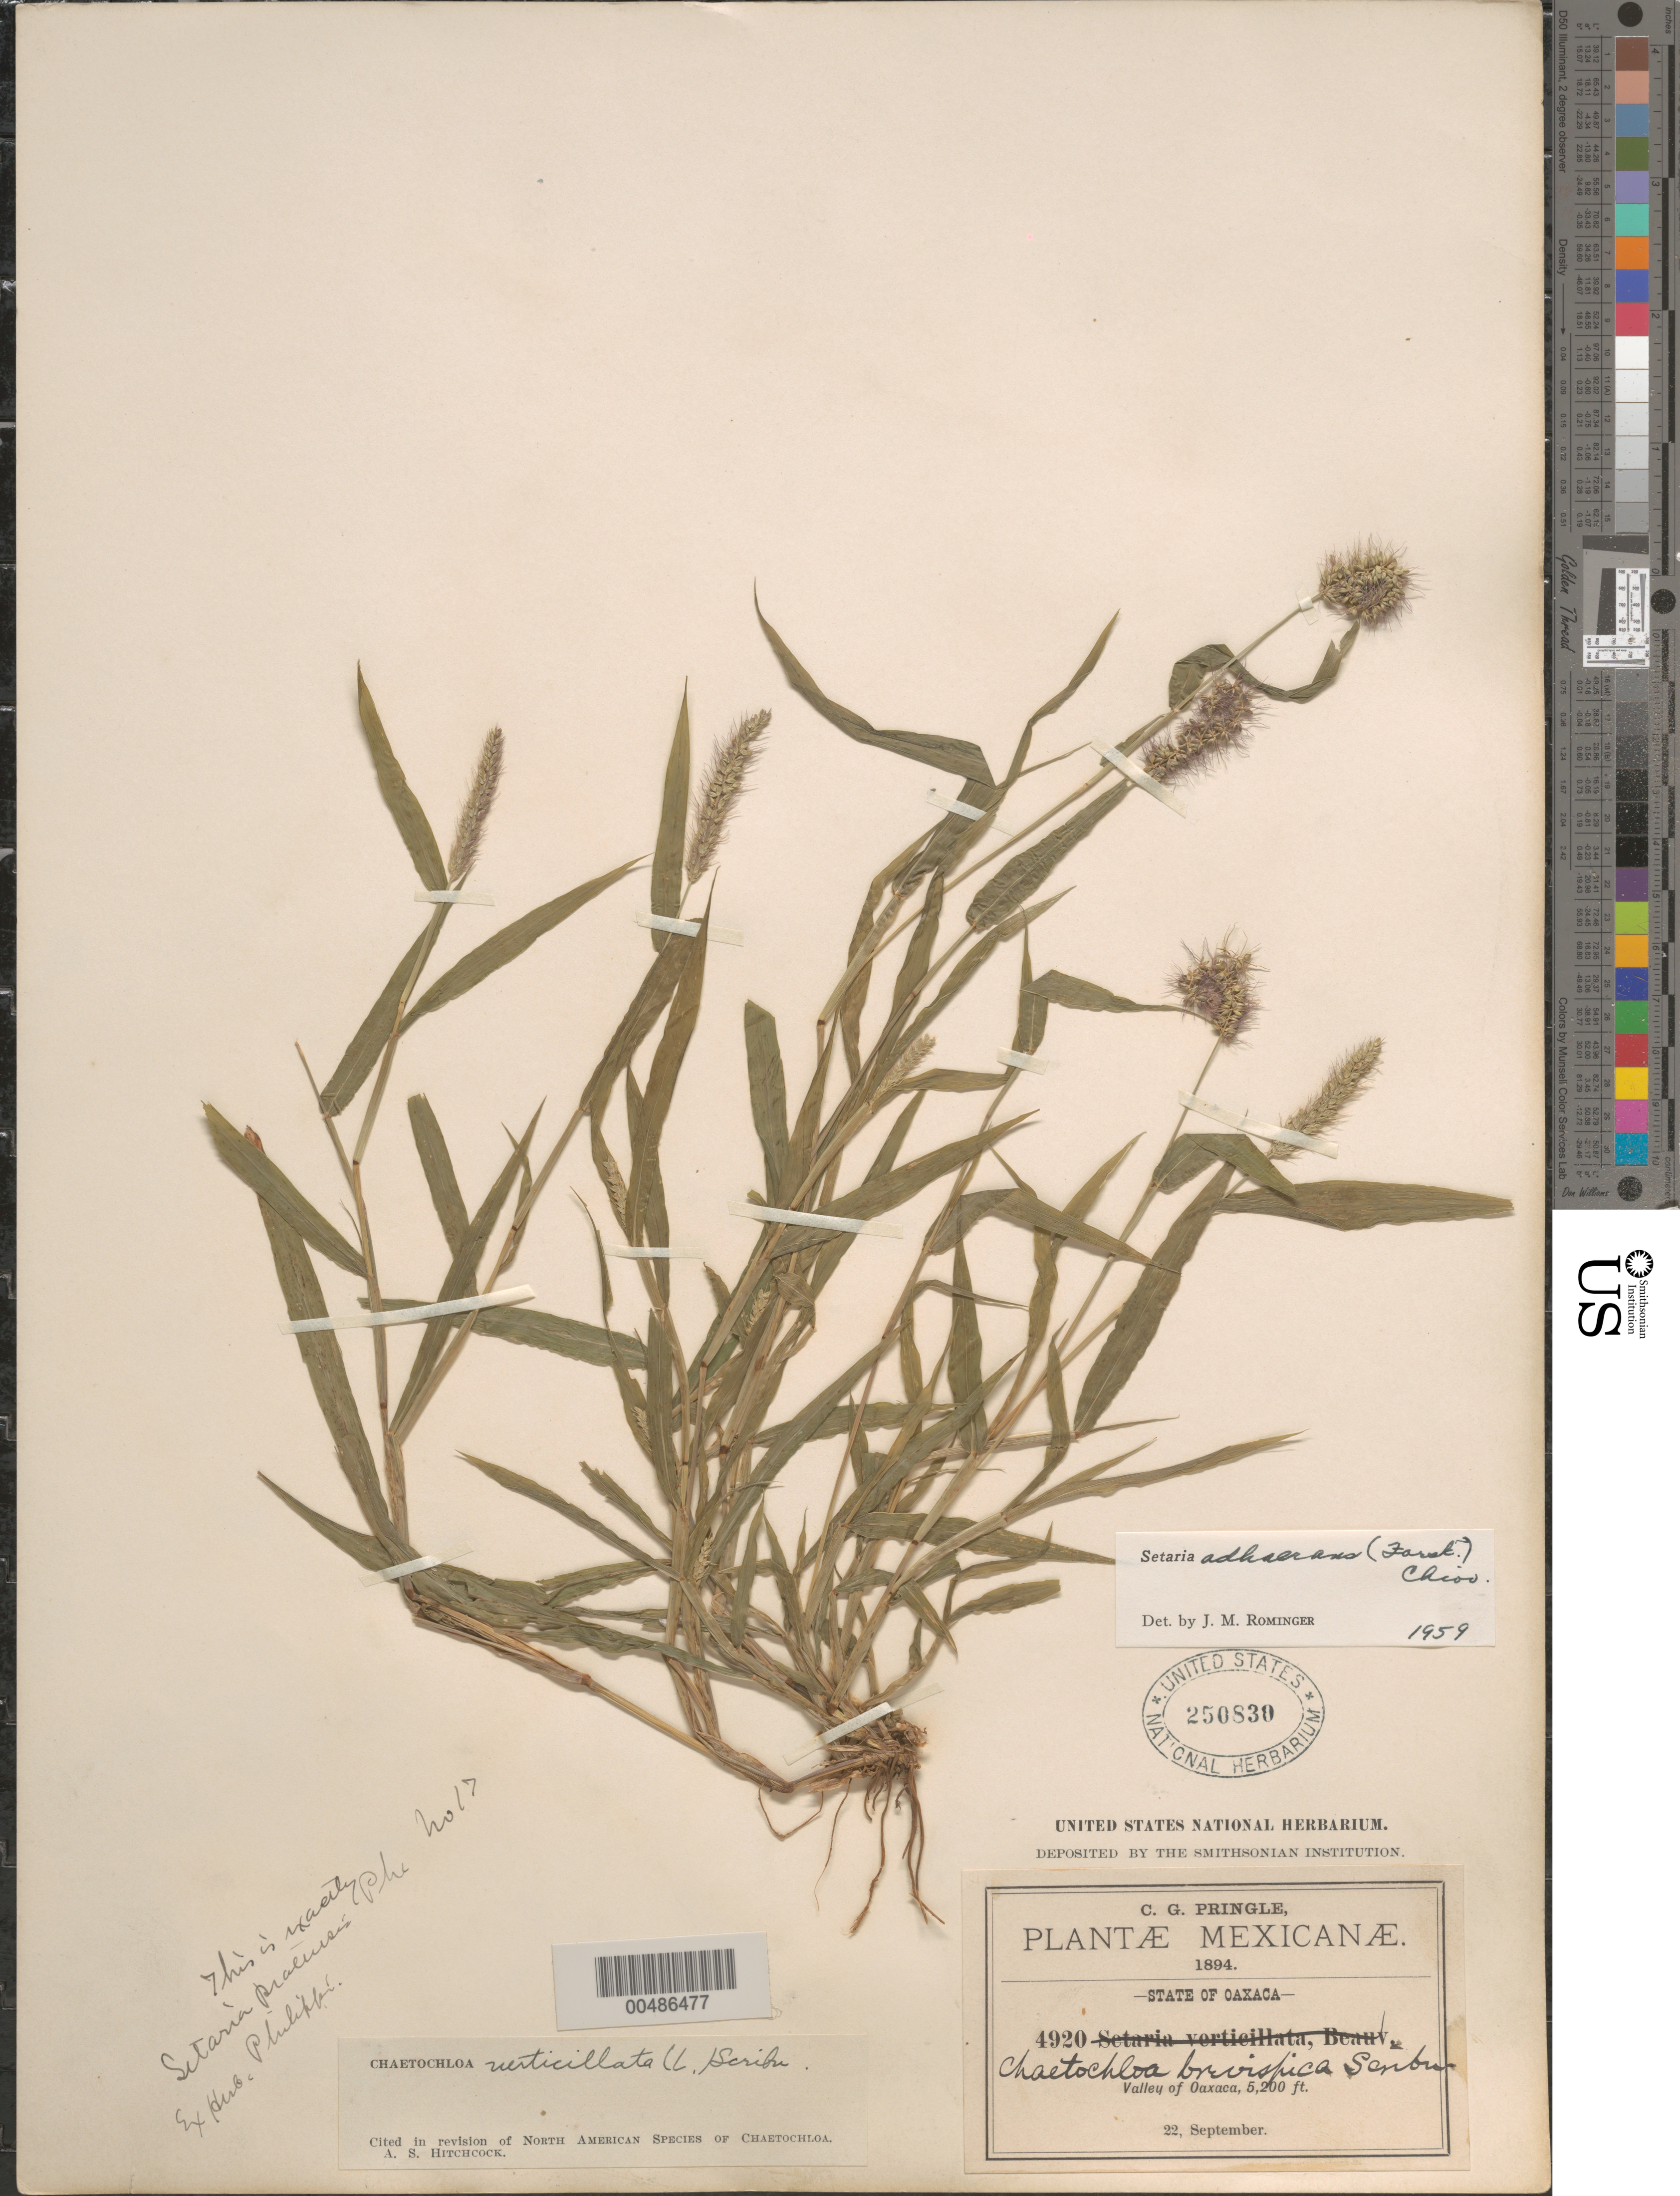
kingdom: Plantae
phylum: Tracheophyta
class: Liliopsida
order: Poales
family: Poaceae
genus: Setaria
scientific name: Setaria adhaerens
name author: (Forssk.) Chiov.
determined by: Rominger, J. M.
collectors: C. G. Pringle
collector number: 4920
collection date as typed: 22 Sep 1894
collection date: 1894-09-22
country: Mexico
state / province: Oaxaca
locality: Valley of Oaxaca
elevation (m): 1585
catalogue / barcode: US 250830